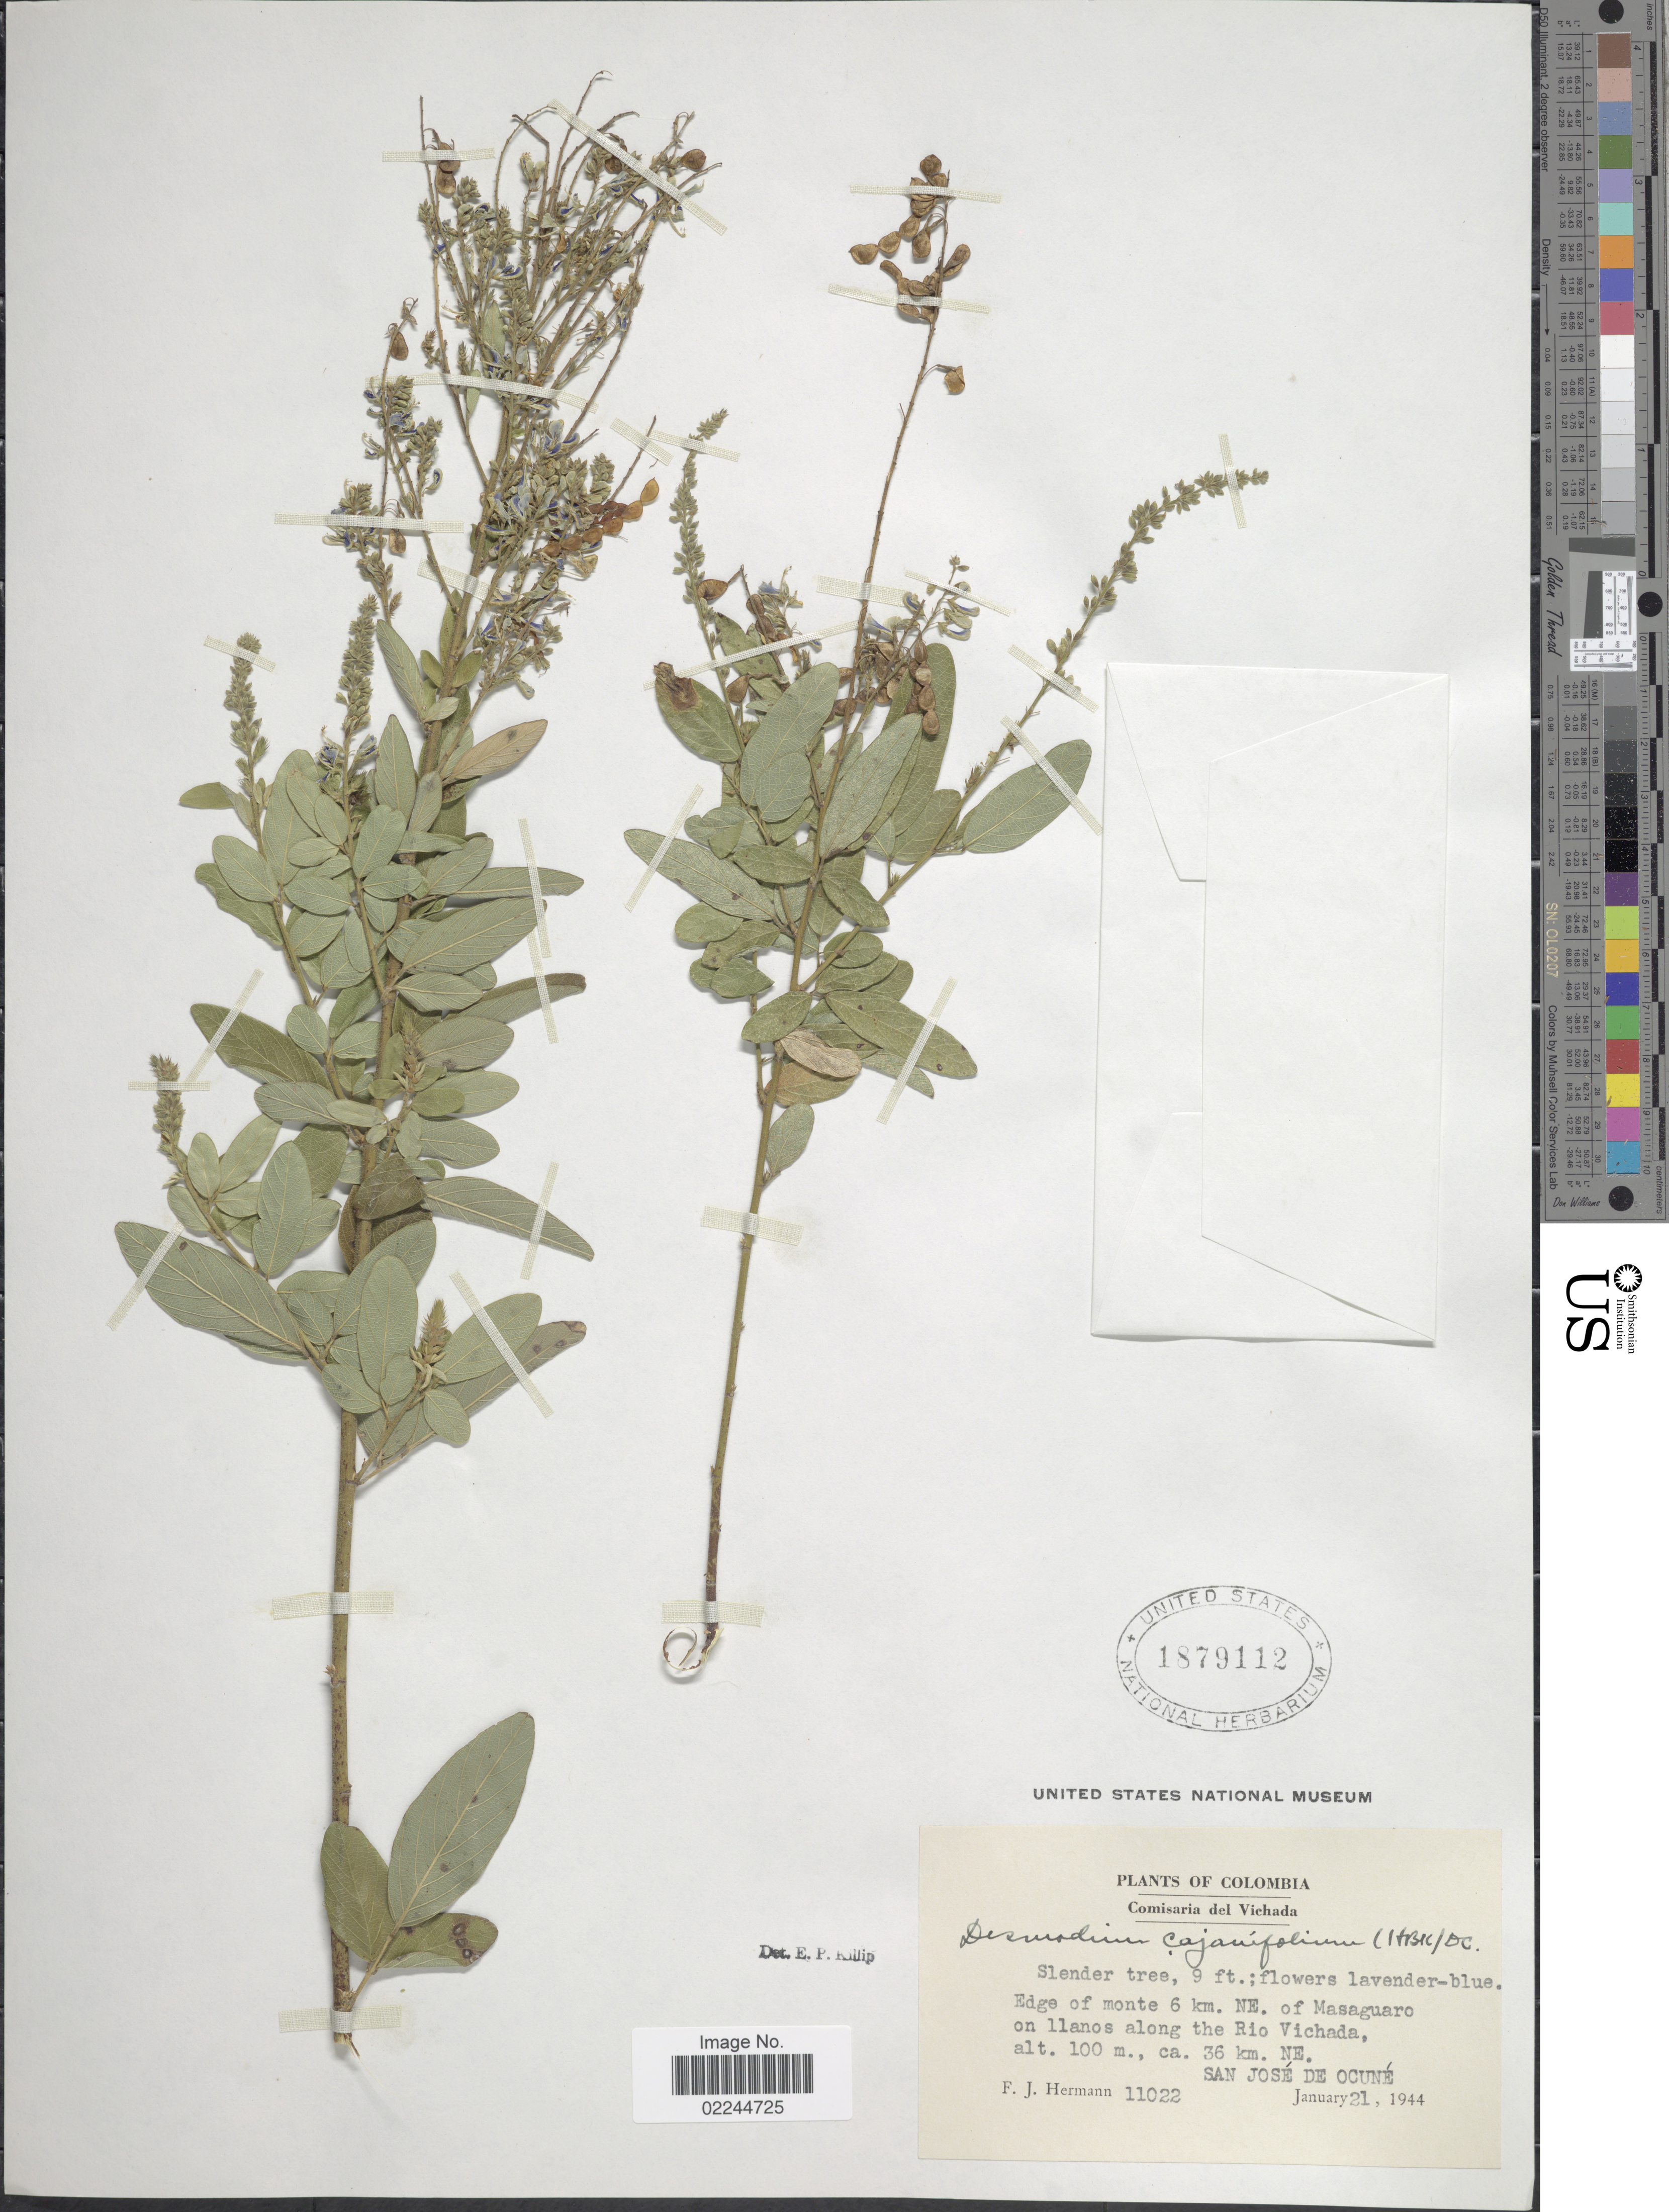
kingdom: Plantae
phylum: Tracheophyta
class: Magnoliopsida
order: Fabales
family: Fabaceae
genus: Desmodium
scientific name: Desmodium cajanifolium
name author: (Kunth) DC.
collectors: F. J. Hermann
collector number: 11022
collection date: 1944-01-21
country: Colombia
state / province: Vichada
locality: Edge of monte 6 km NE of Masaguaro on llanos along the Rio Vichada, ca 36 km. NE. San Jose de Ocune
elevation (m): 100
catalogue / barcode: US 1879112